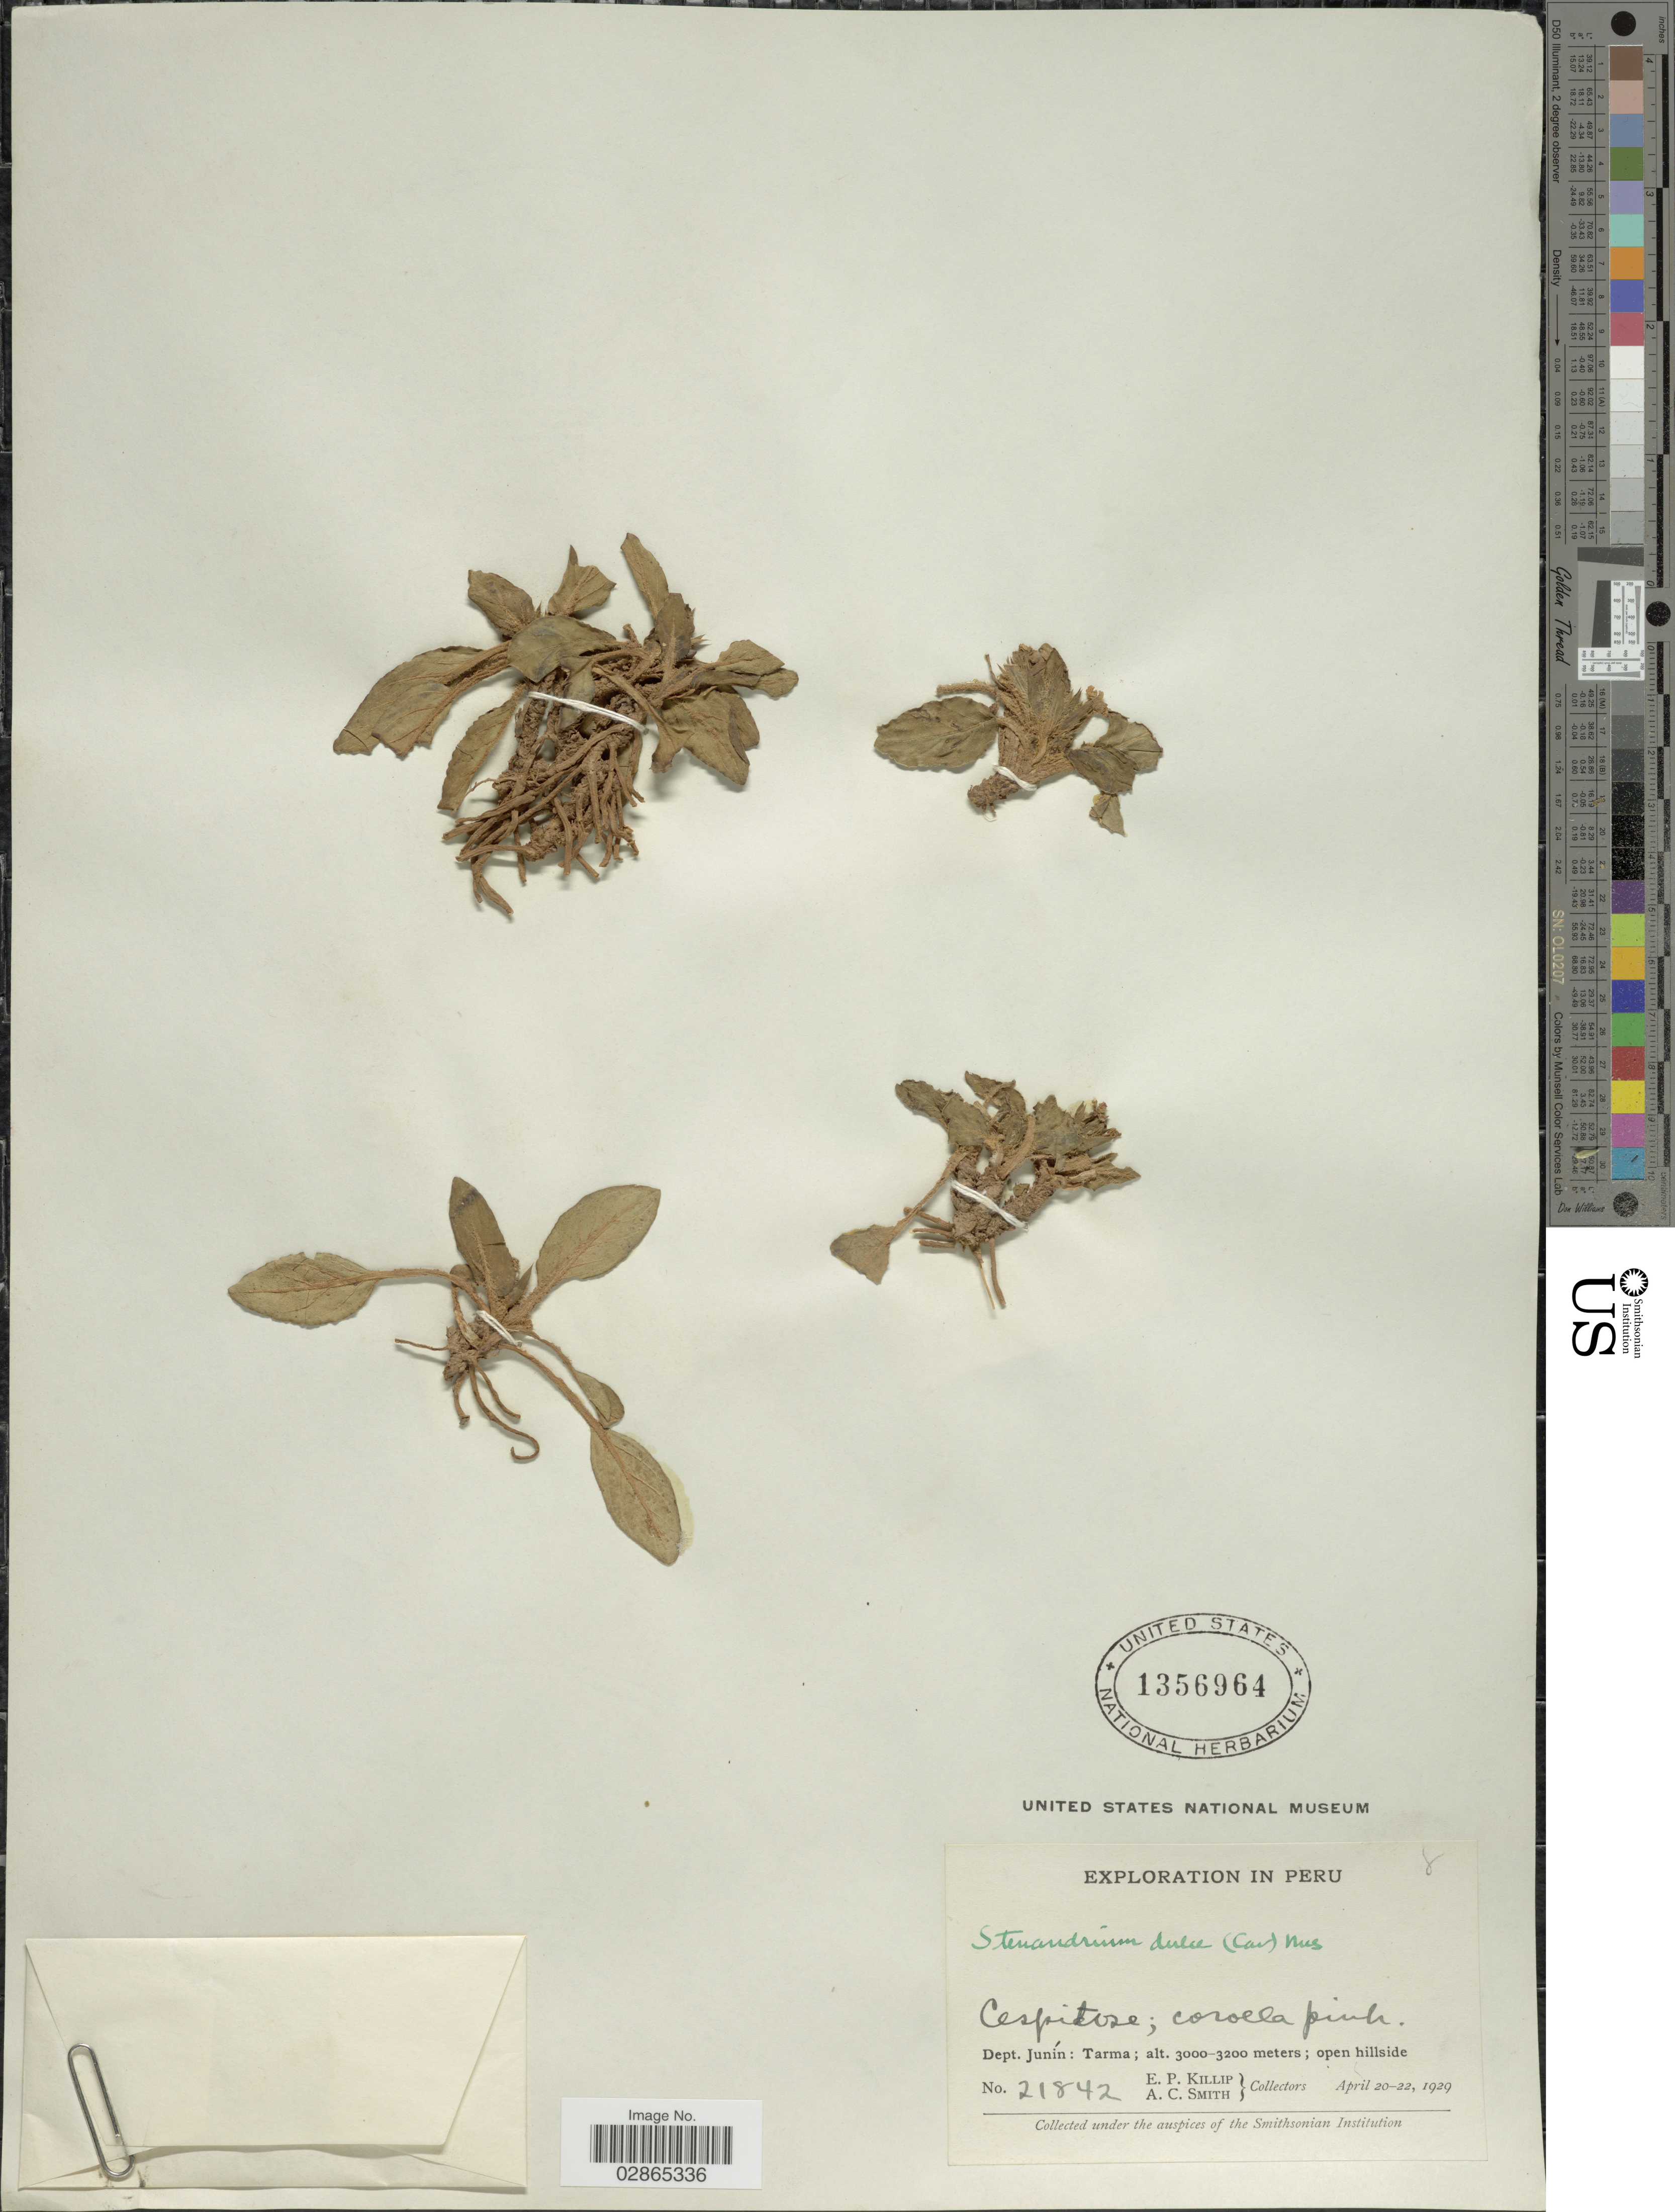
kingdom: Plantae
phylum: Tracheophyta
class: Magnoliopsida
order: Lamiales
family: Acanthaceae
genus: Stenandrium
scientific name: Stenandrium dulce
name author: (Cav.) Nees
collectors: E. P. Killip & A. C. Smith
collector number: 21842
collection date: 1929-04-20/1929-04-22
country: Peru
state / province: Junín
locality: Dept. Junín: Tarma.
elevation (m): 3000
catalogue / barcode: US 1356964